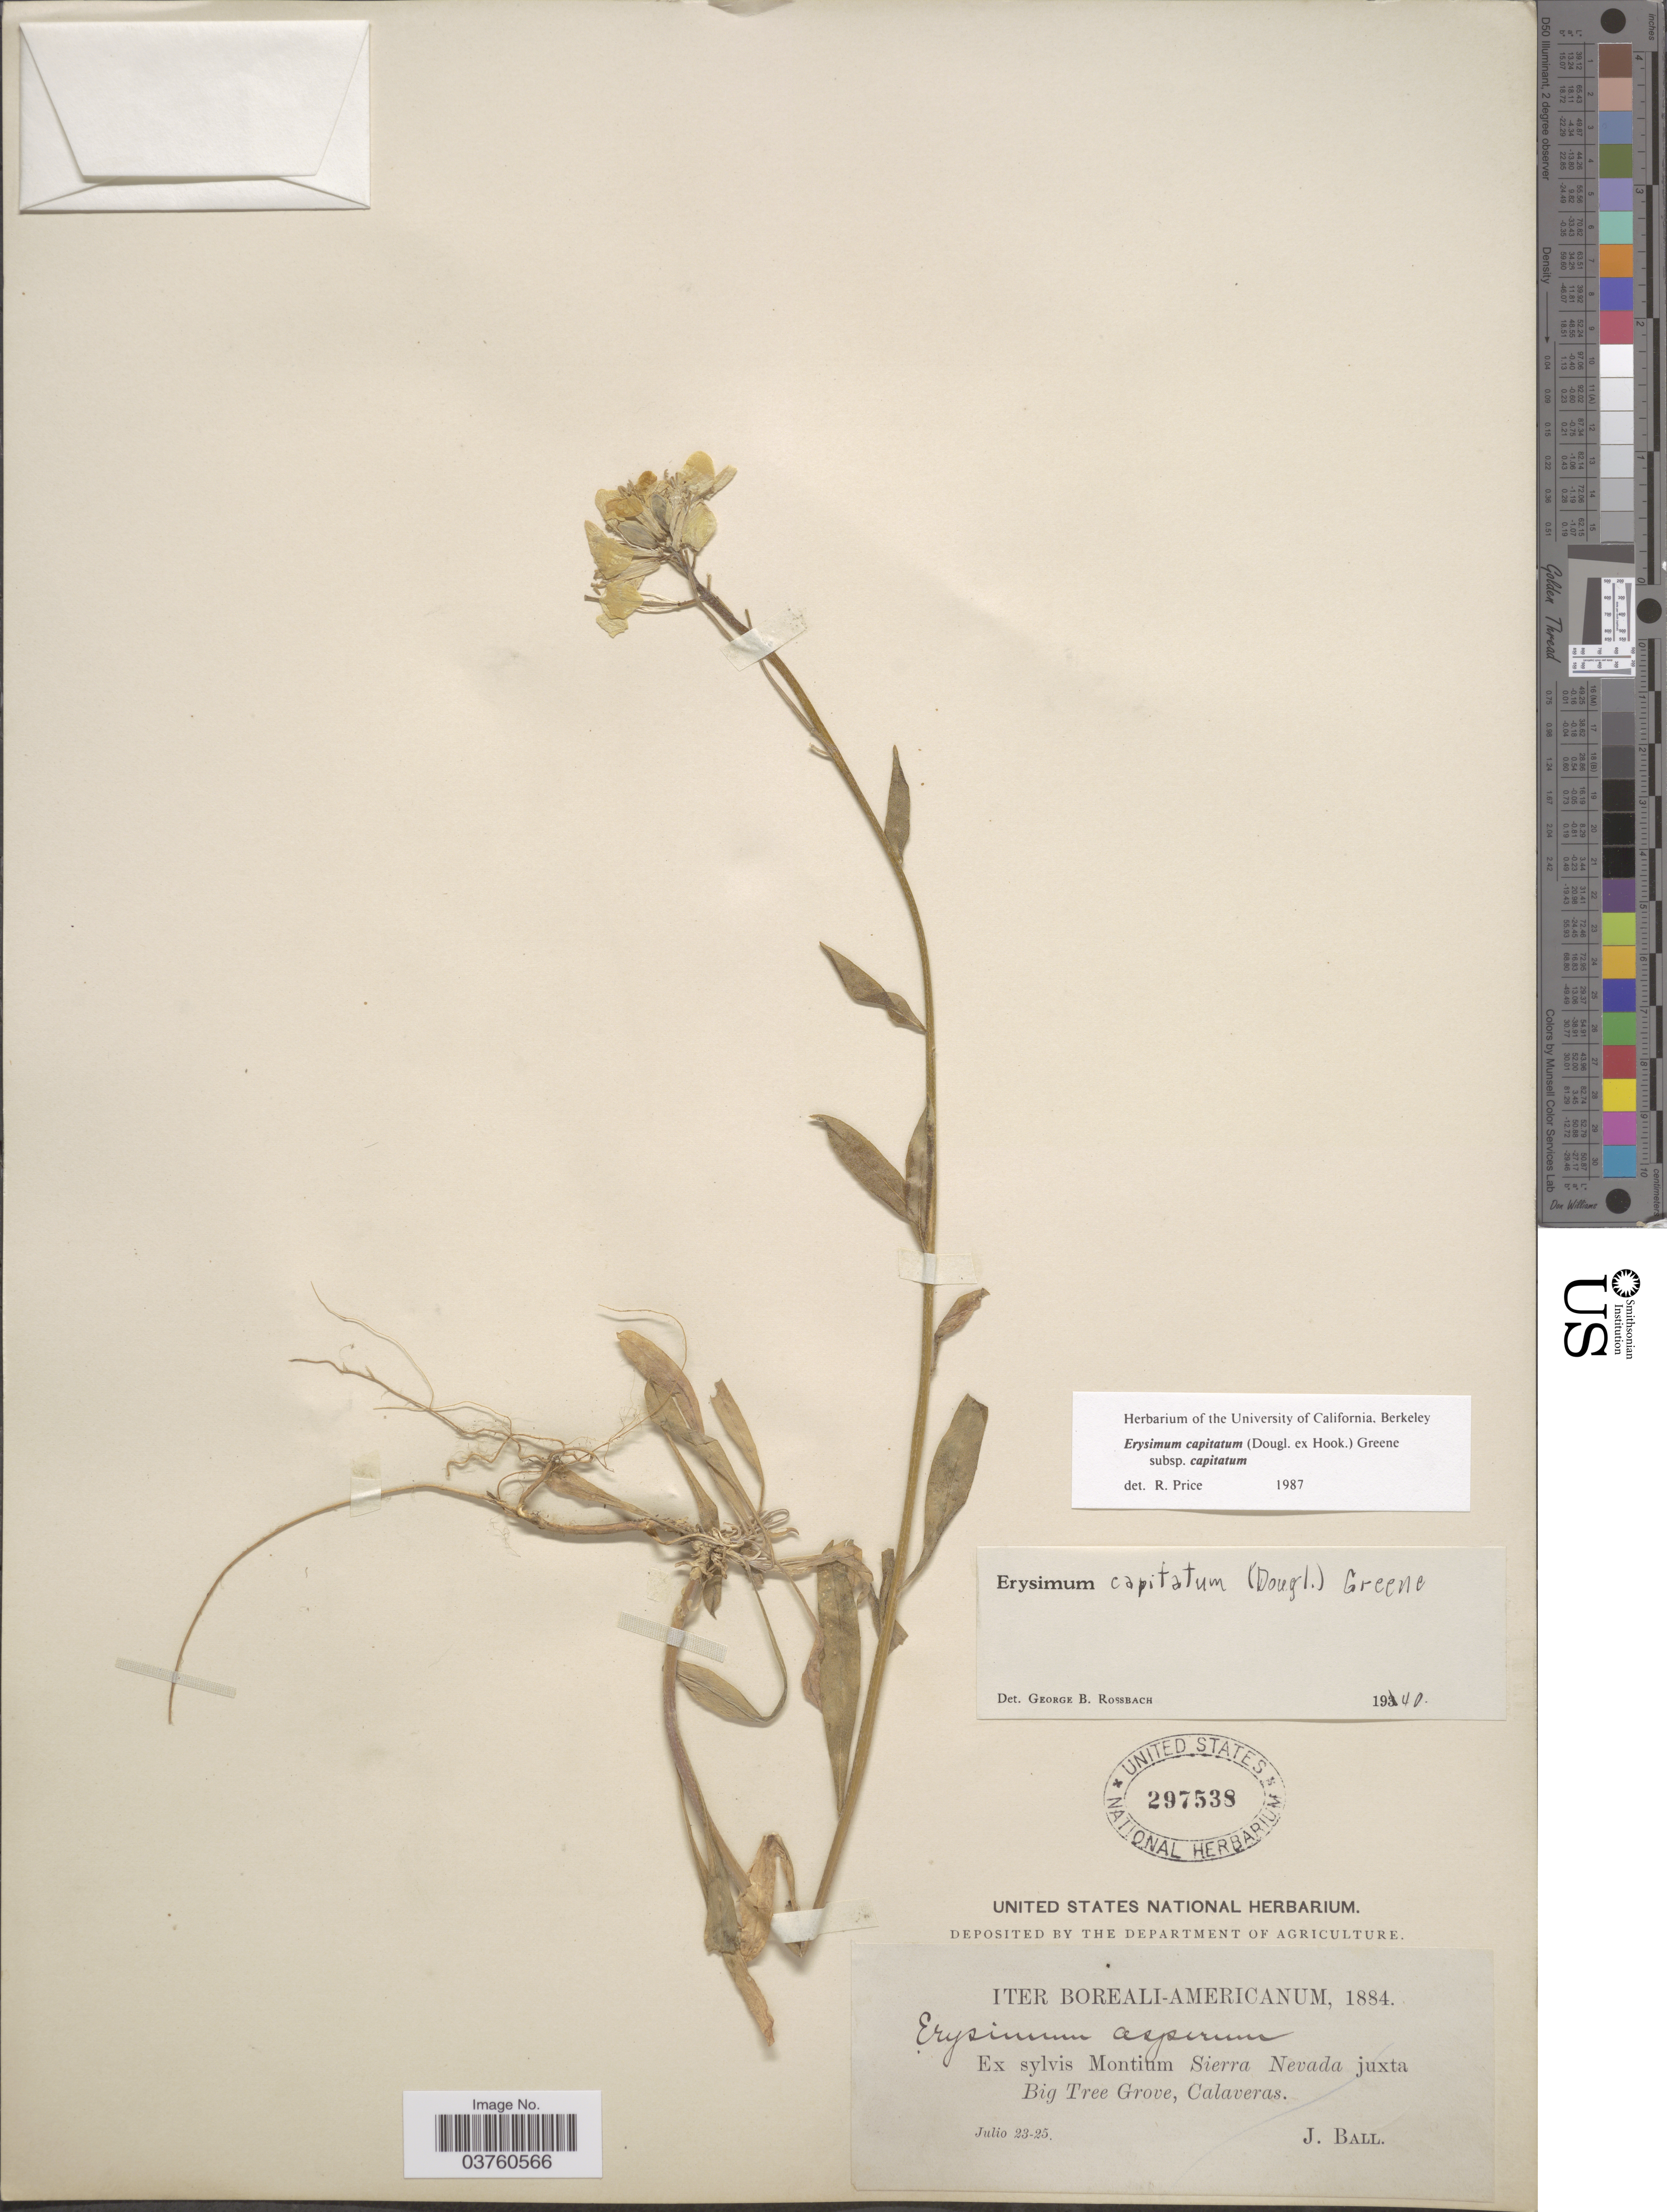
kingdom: Plantae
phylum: Tracheophyta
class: Magnoliopsida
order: Brassicales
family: Brassicaceae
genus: Erysimum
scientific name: Erysimum capitatum subsp. capitatum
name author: (Douglas ex Hook.) Greene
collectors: J. Ball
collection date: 1884-07-23/1884-07-25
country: United States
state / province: California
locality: Iter Boreali-Americanum. Ex sylvis Montium Sierra Nevada juxta Big Tree Grove, Calaveras.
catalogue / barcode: US 297538